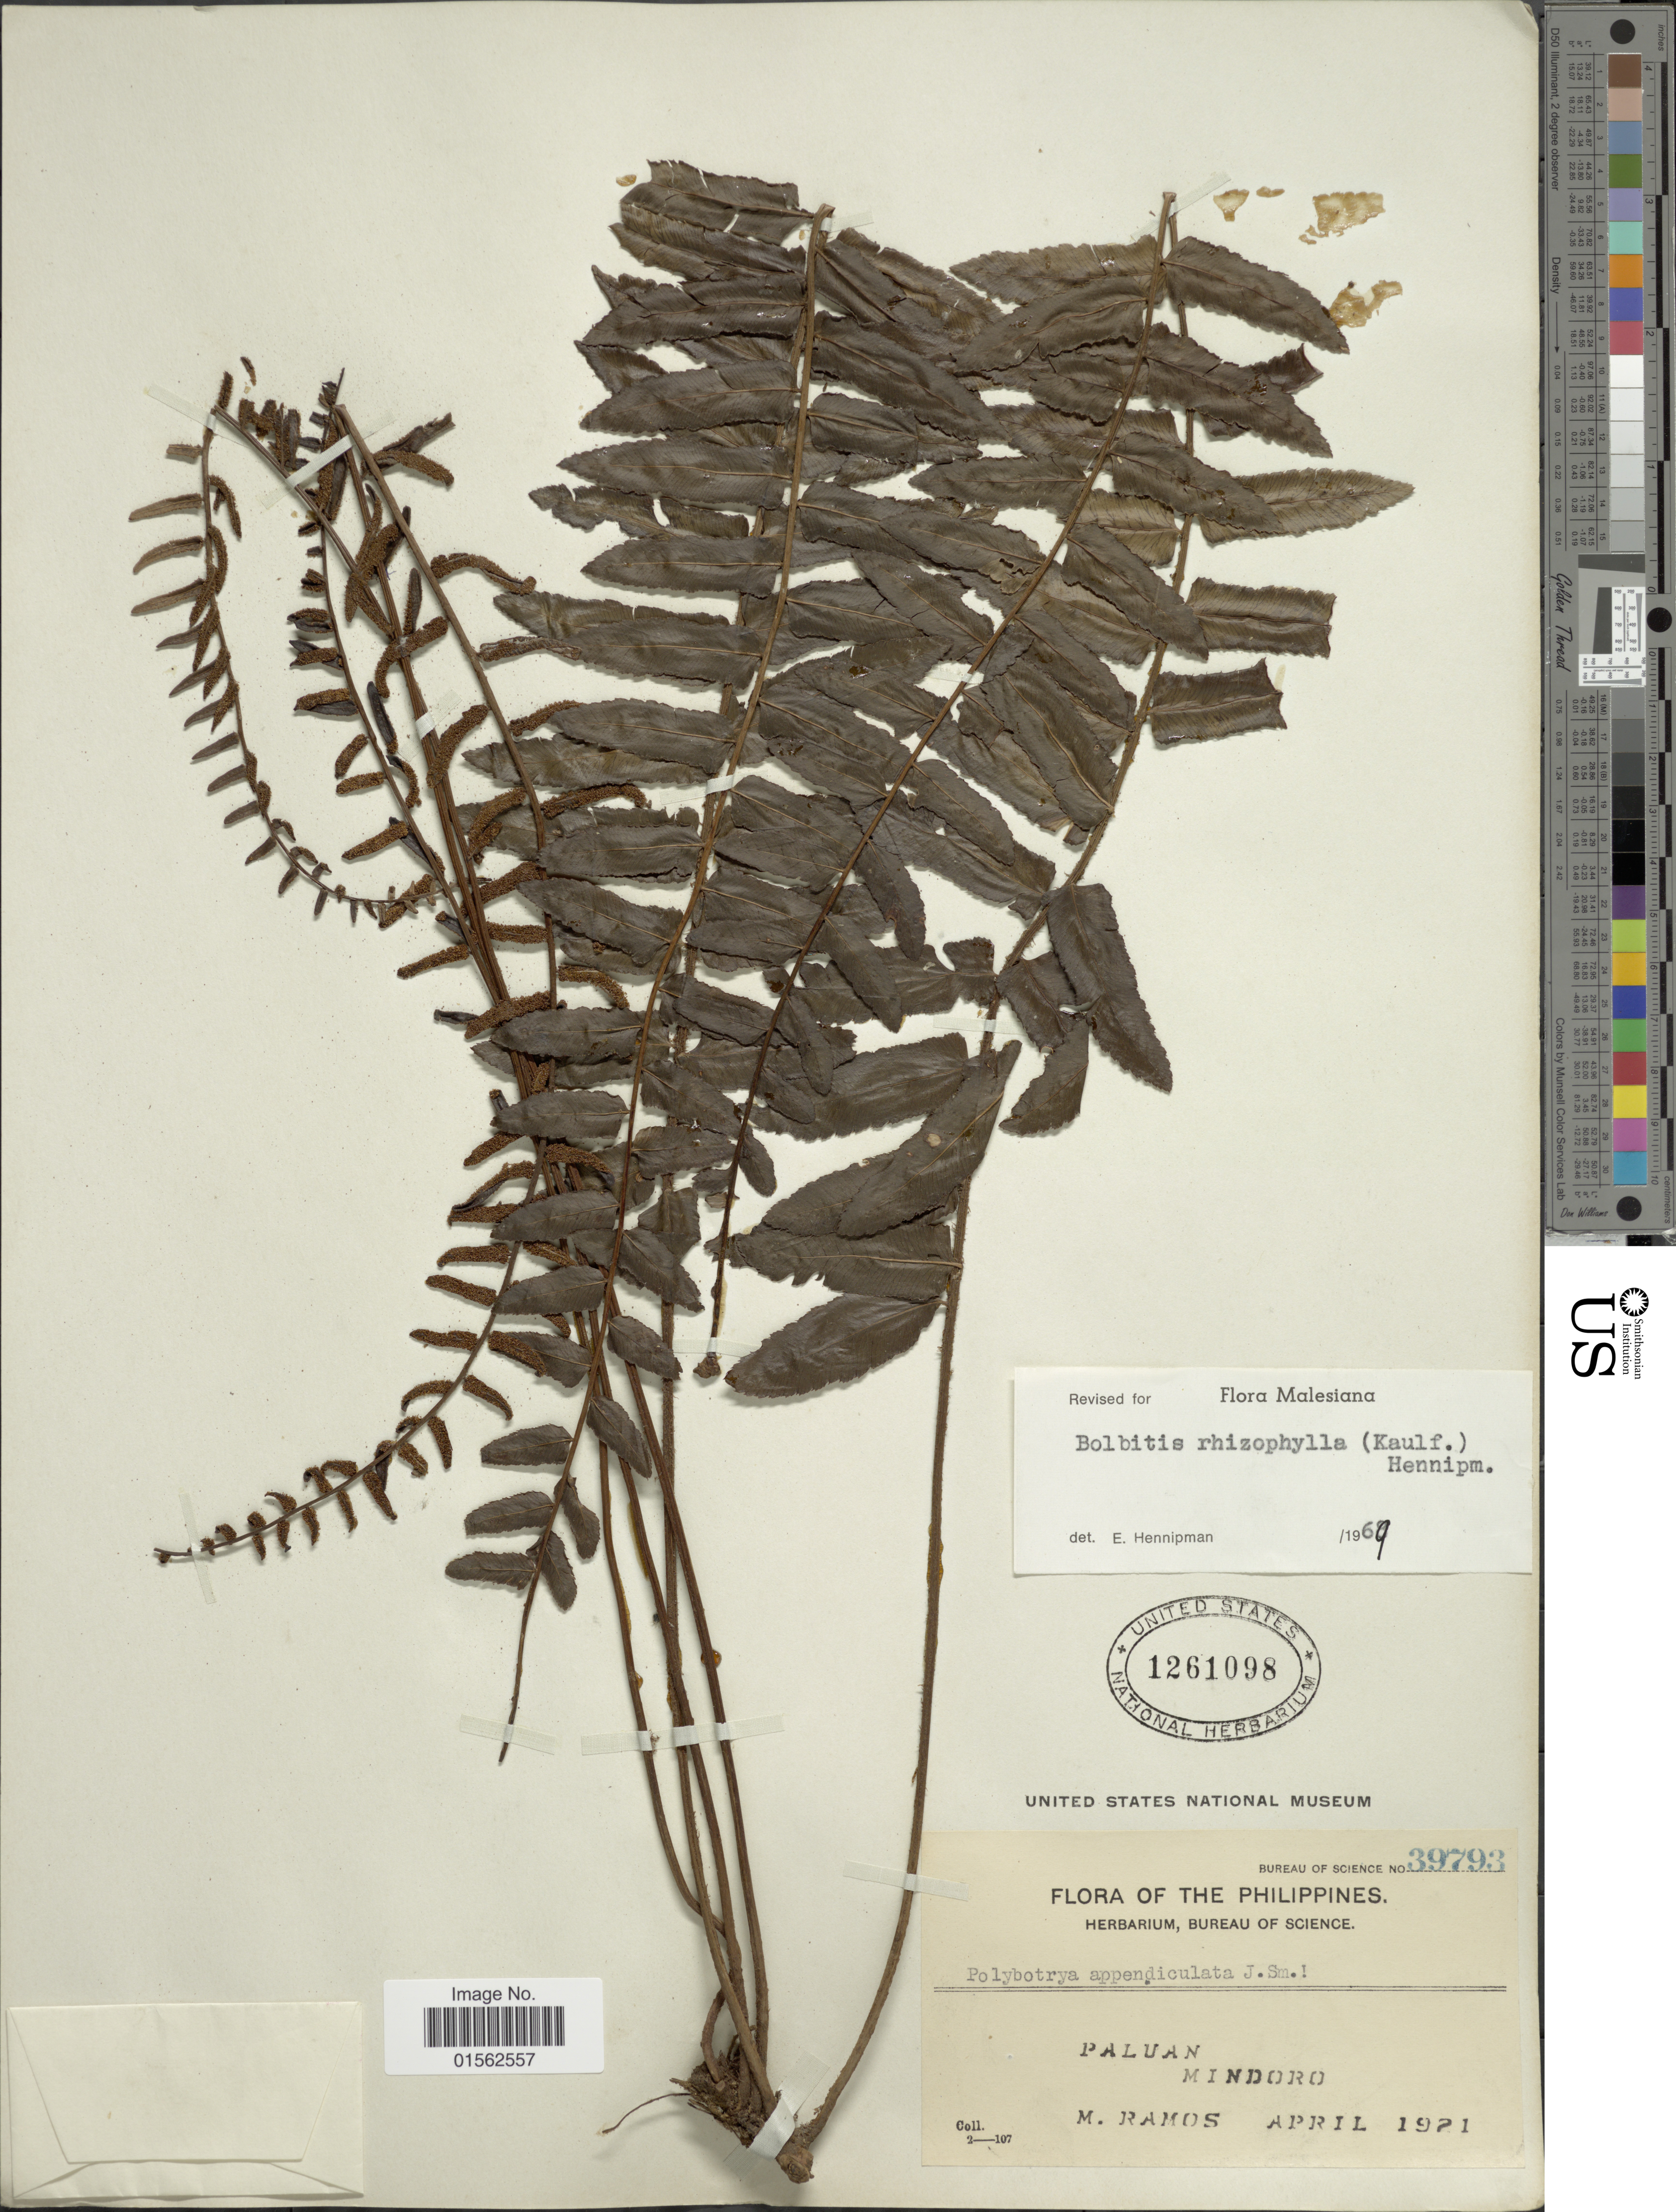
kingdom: Plantae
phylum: Tracheophyta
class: Polypodiopsida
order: Polypodiales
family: Dryopteridaceae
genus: Bolbitis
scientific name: Bolbitis rhizophylla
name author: (Kaulf.) Hennipman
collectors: M. Ramos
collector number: Bureau of Science 39793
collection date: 1921-04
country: Philippines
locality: Philippines, Paluan Mindoro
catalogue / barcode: US 1261098